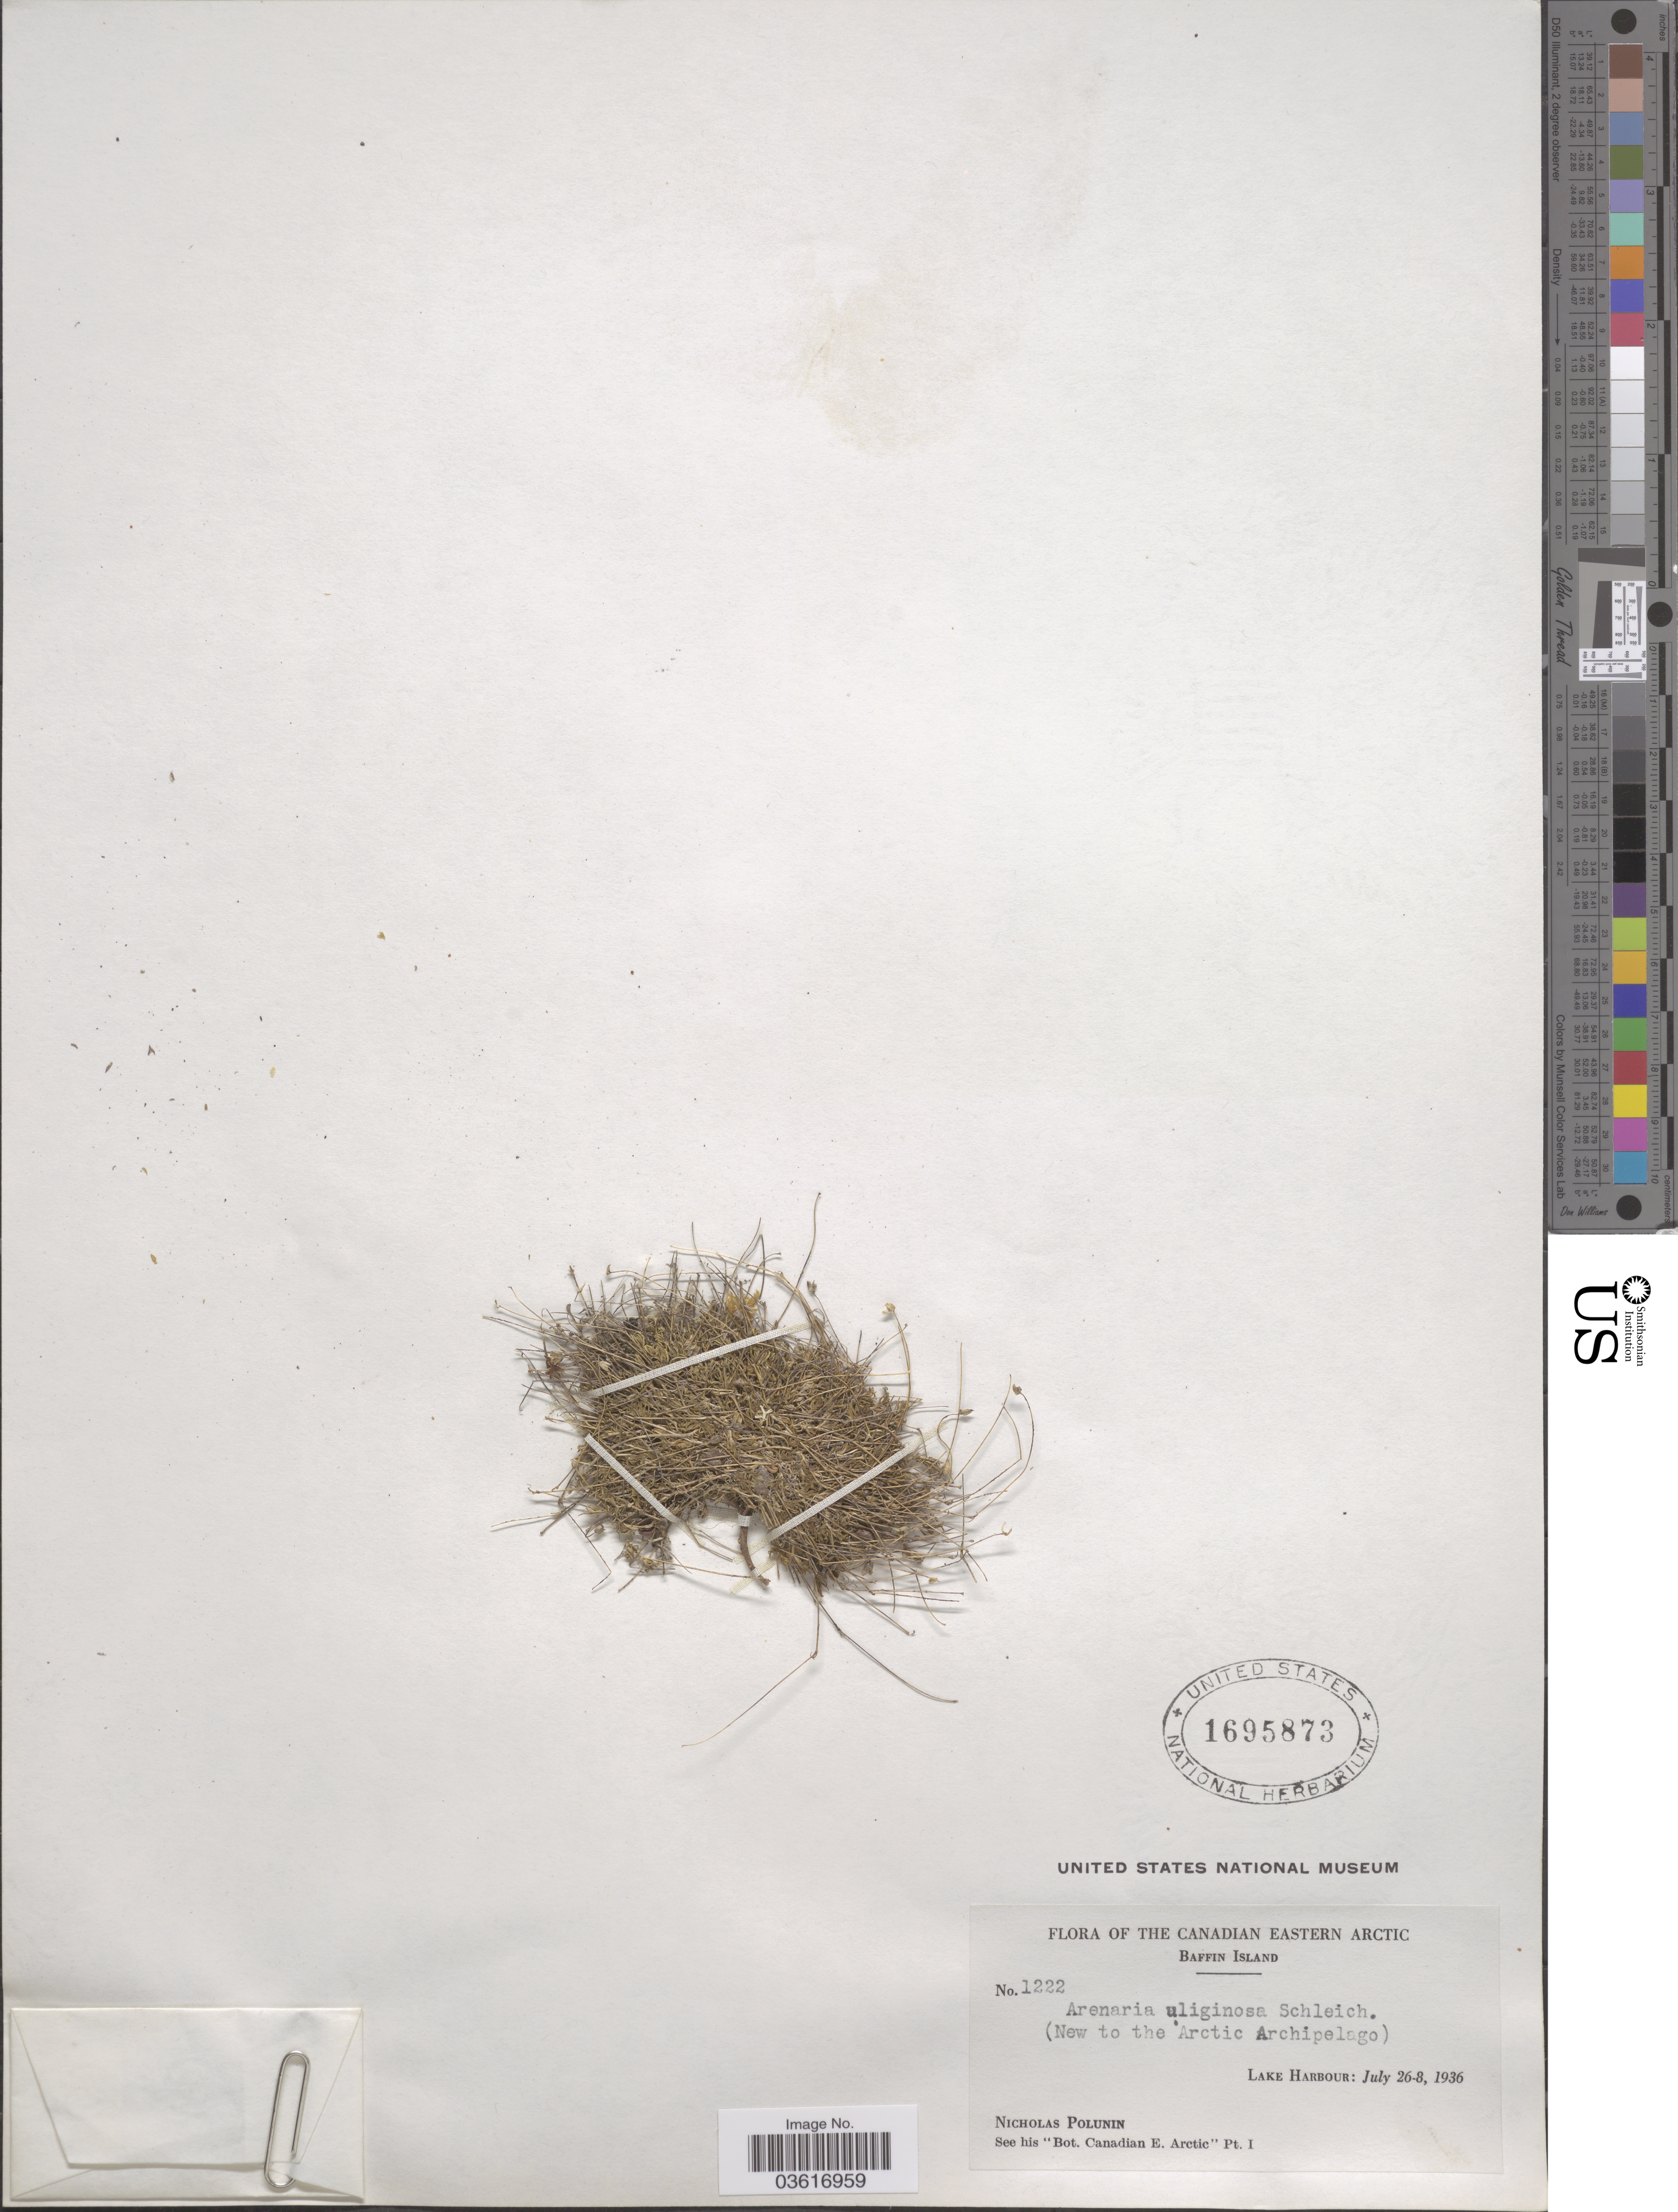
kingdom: Plantae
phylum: Tracheophyta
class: Magnoliopsida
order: Caryophyllales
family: Caryophyllaceae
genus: Minuartia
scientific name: Minuartia stricta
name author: (Sw.) Hiern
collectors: N. V. Polunin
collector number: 1222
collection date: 1936-07-26/1936-07-28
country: Canada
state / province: Nunavut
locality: Eastern Arctic. Baffin Island. (New to the Arctic Archipelago). Lake Harbour.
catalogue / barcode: US 1695873